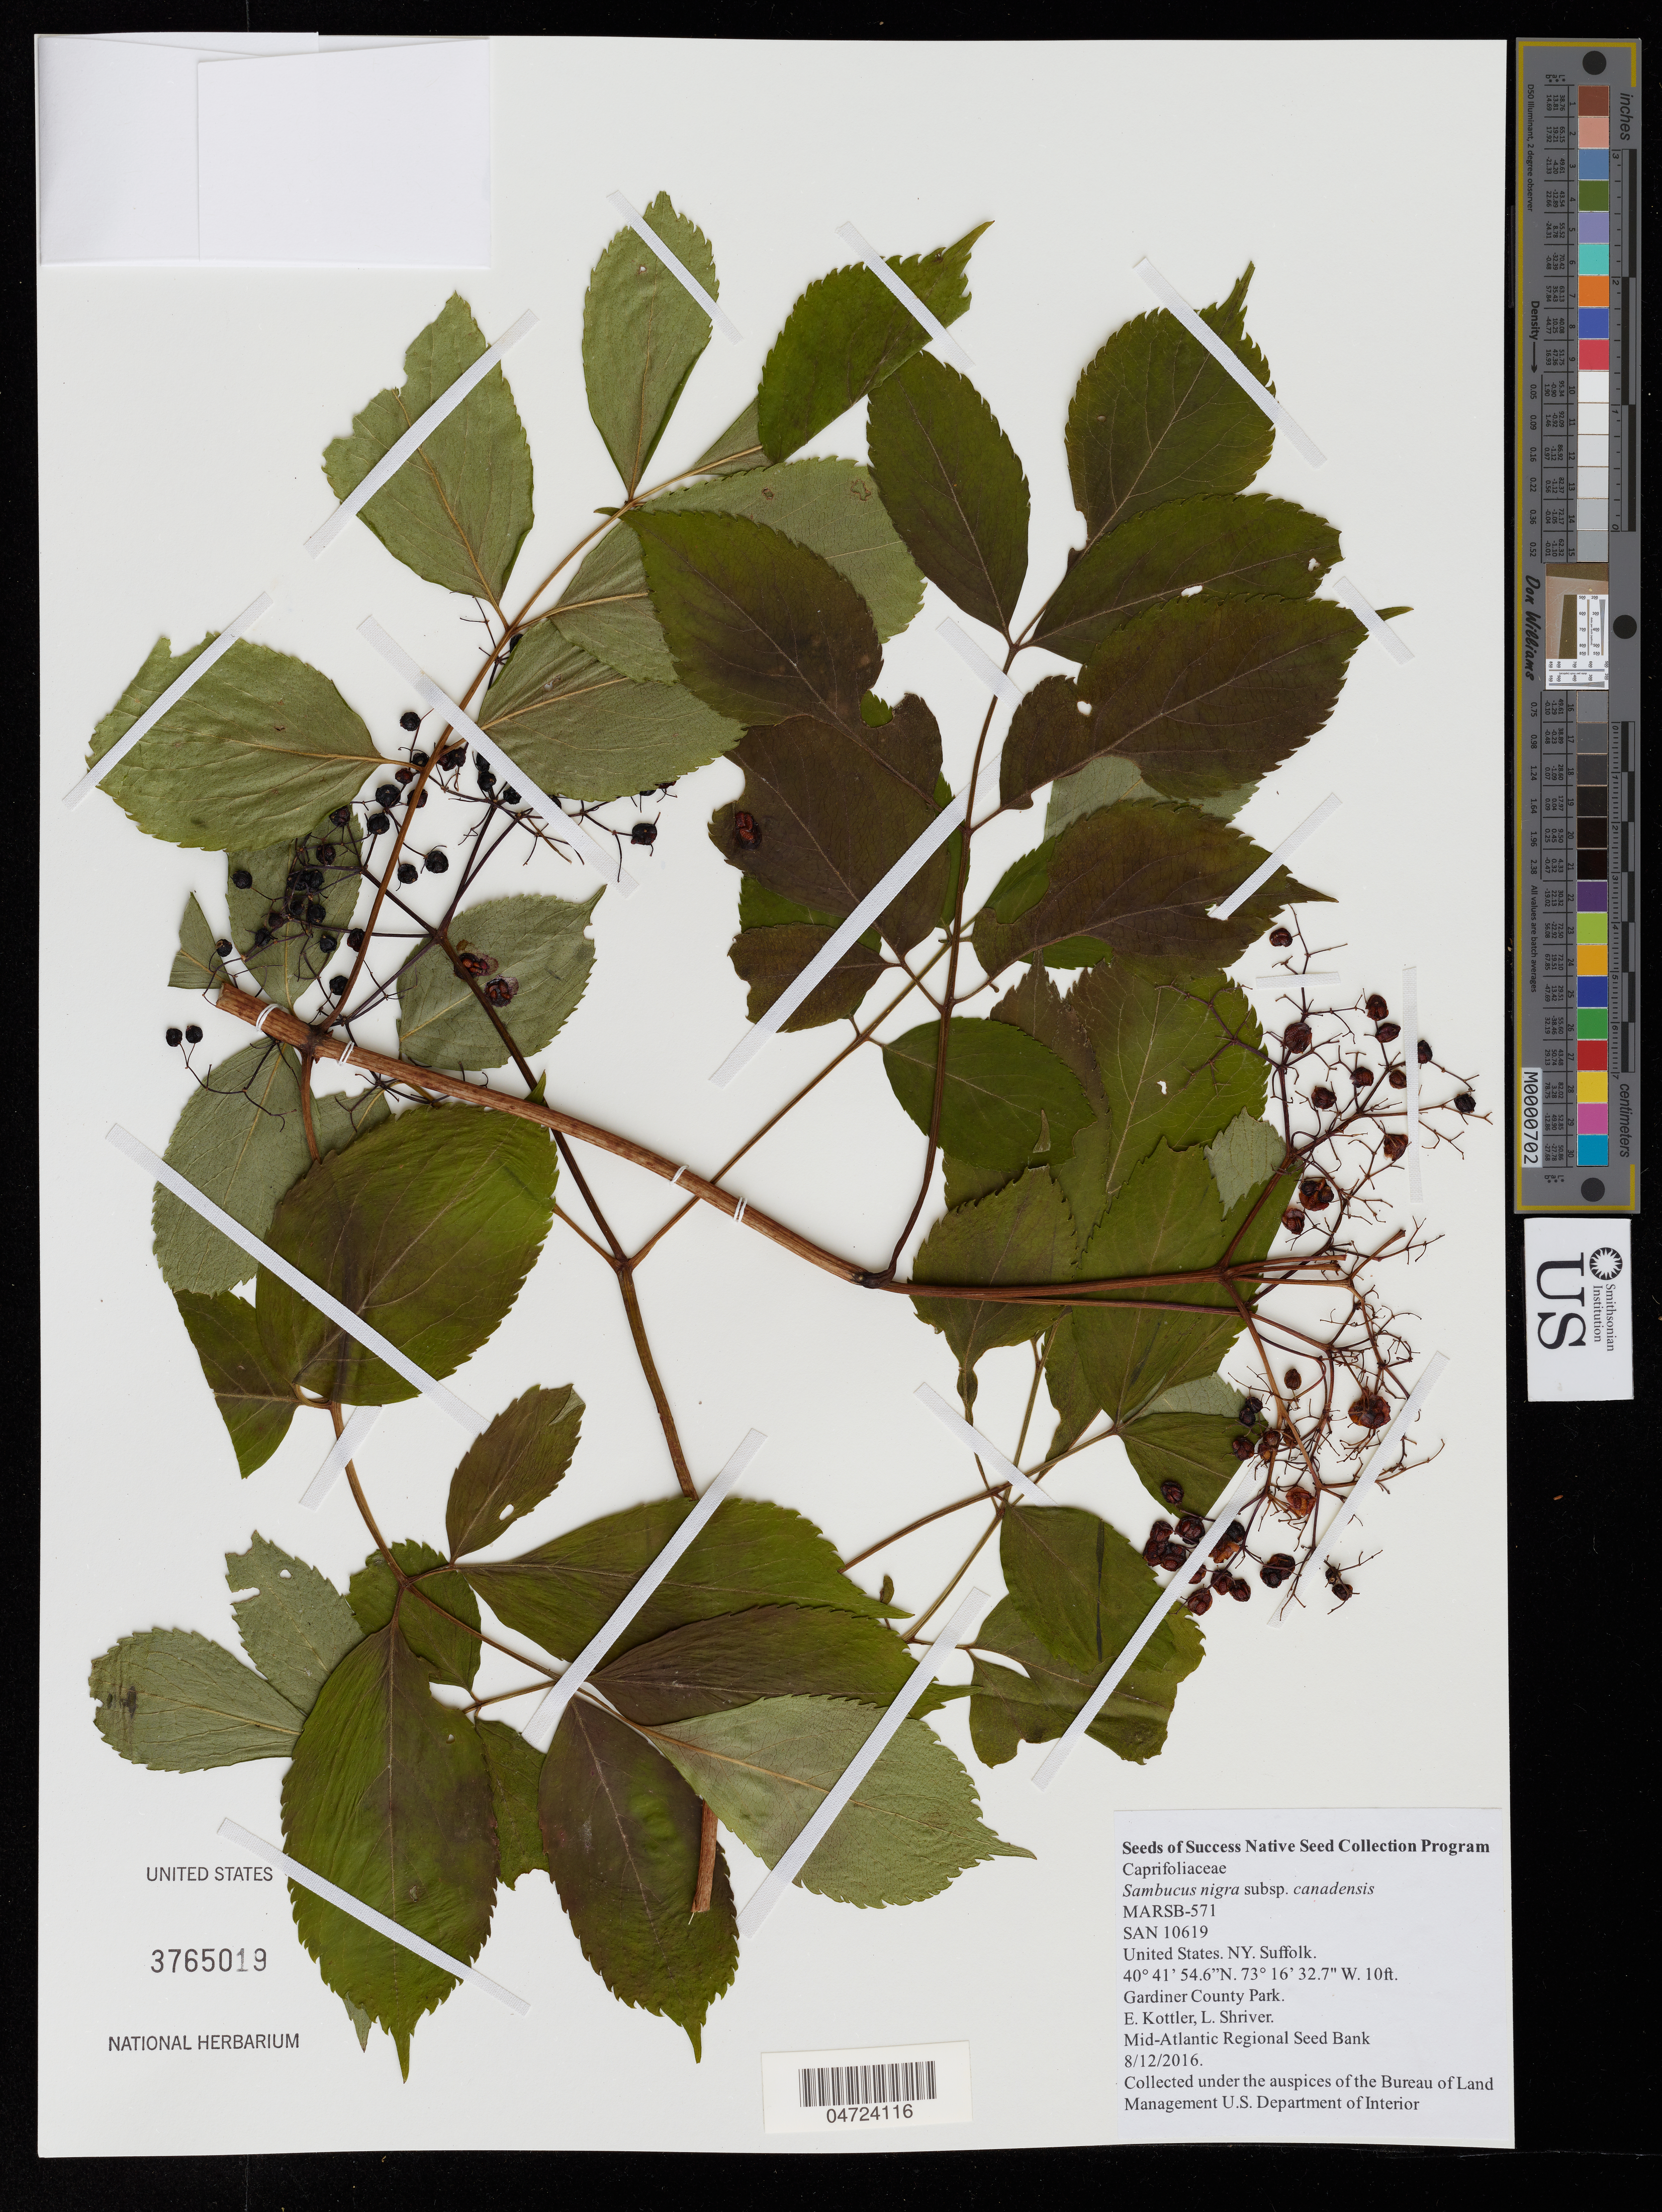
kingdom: Plantae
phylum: Tracheophyta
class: Magnoliopsida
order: Dipsacales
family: Viburnaceae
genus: Sambucus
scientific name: Sambucus nigra subsp. canadensis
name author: (L.) Bolli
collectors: E. Kottler & L. Shriver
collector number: MARSB-571/SAN10619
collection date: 2016-08-12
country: United States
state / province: New York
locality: Suffolk. Gardiner County Park.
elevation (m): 3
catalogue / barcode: US 3765019